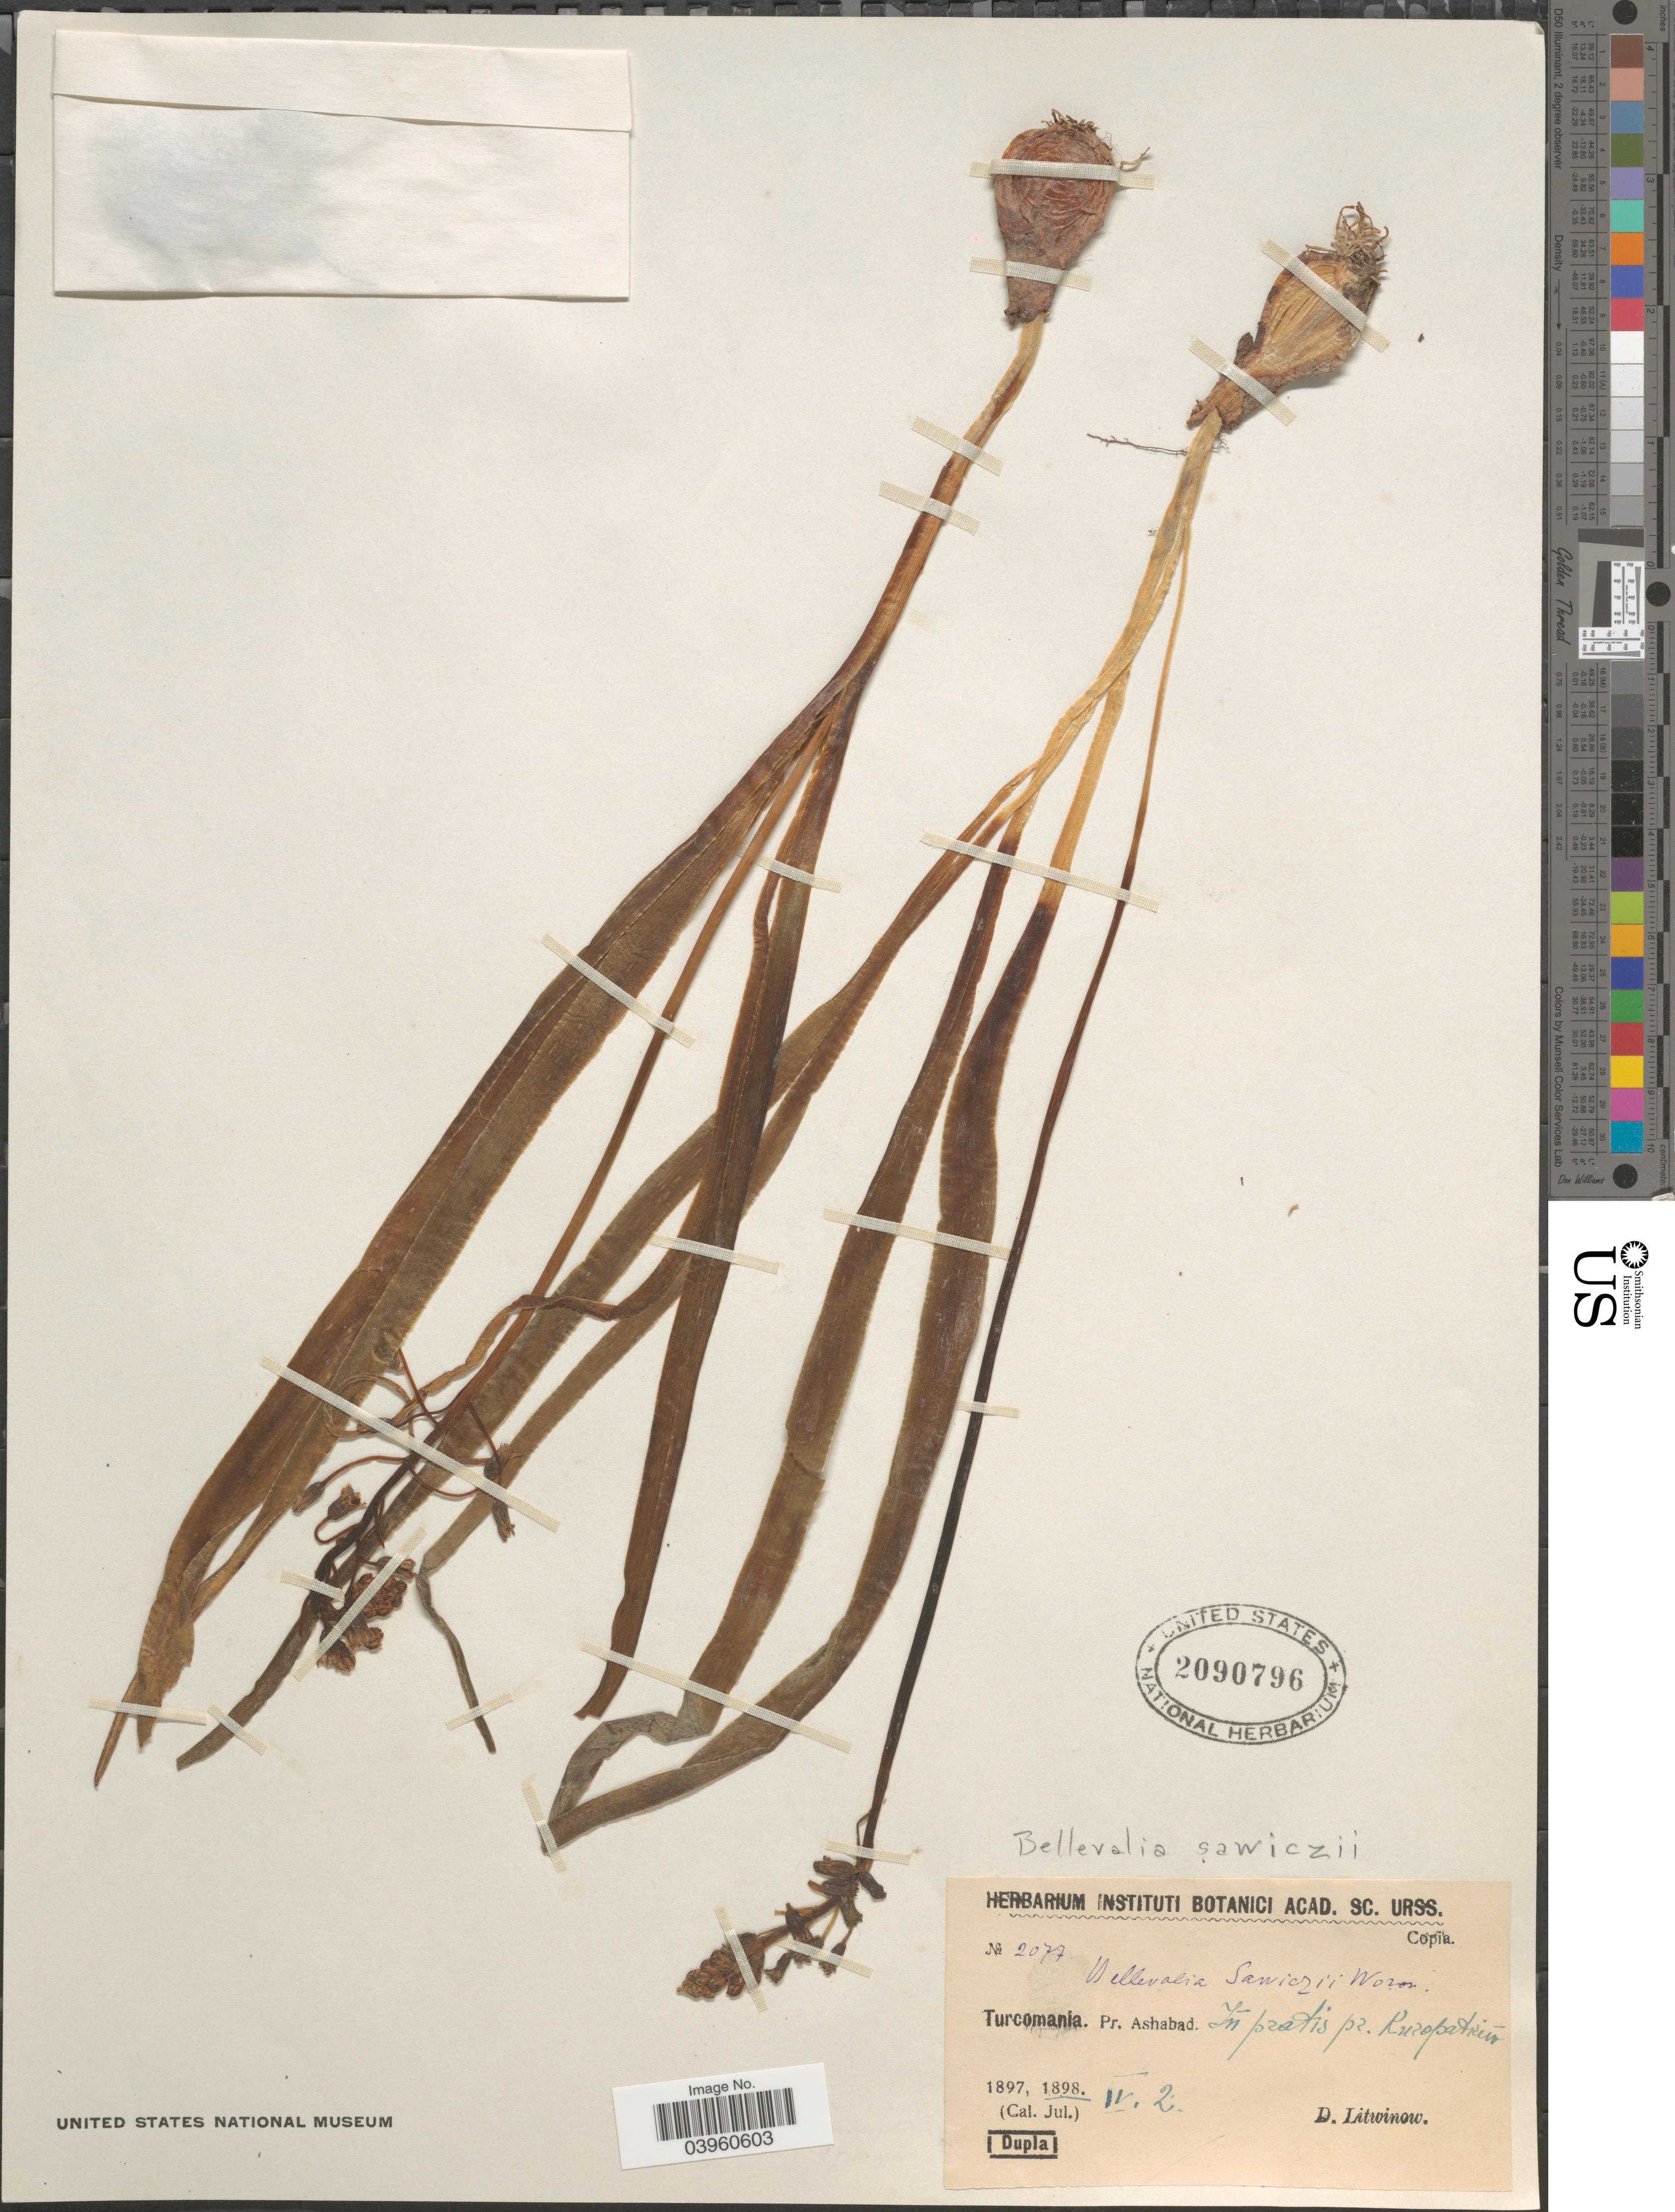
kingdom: Plantae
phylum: Tracheophyta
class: Liliopsida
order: Asparagales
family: Asparagaceae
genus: Bellevalia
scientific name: Bellevalia saviczii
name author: Woronow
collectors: D. Litwinow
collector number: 2077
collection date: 1898-04-02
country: Turkmenistan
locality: Turcomania. Pr. Ashabad. In pratis pr. Kuropatin.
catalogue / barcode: US 2090796